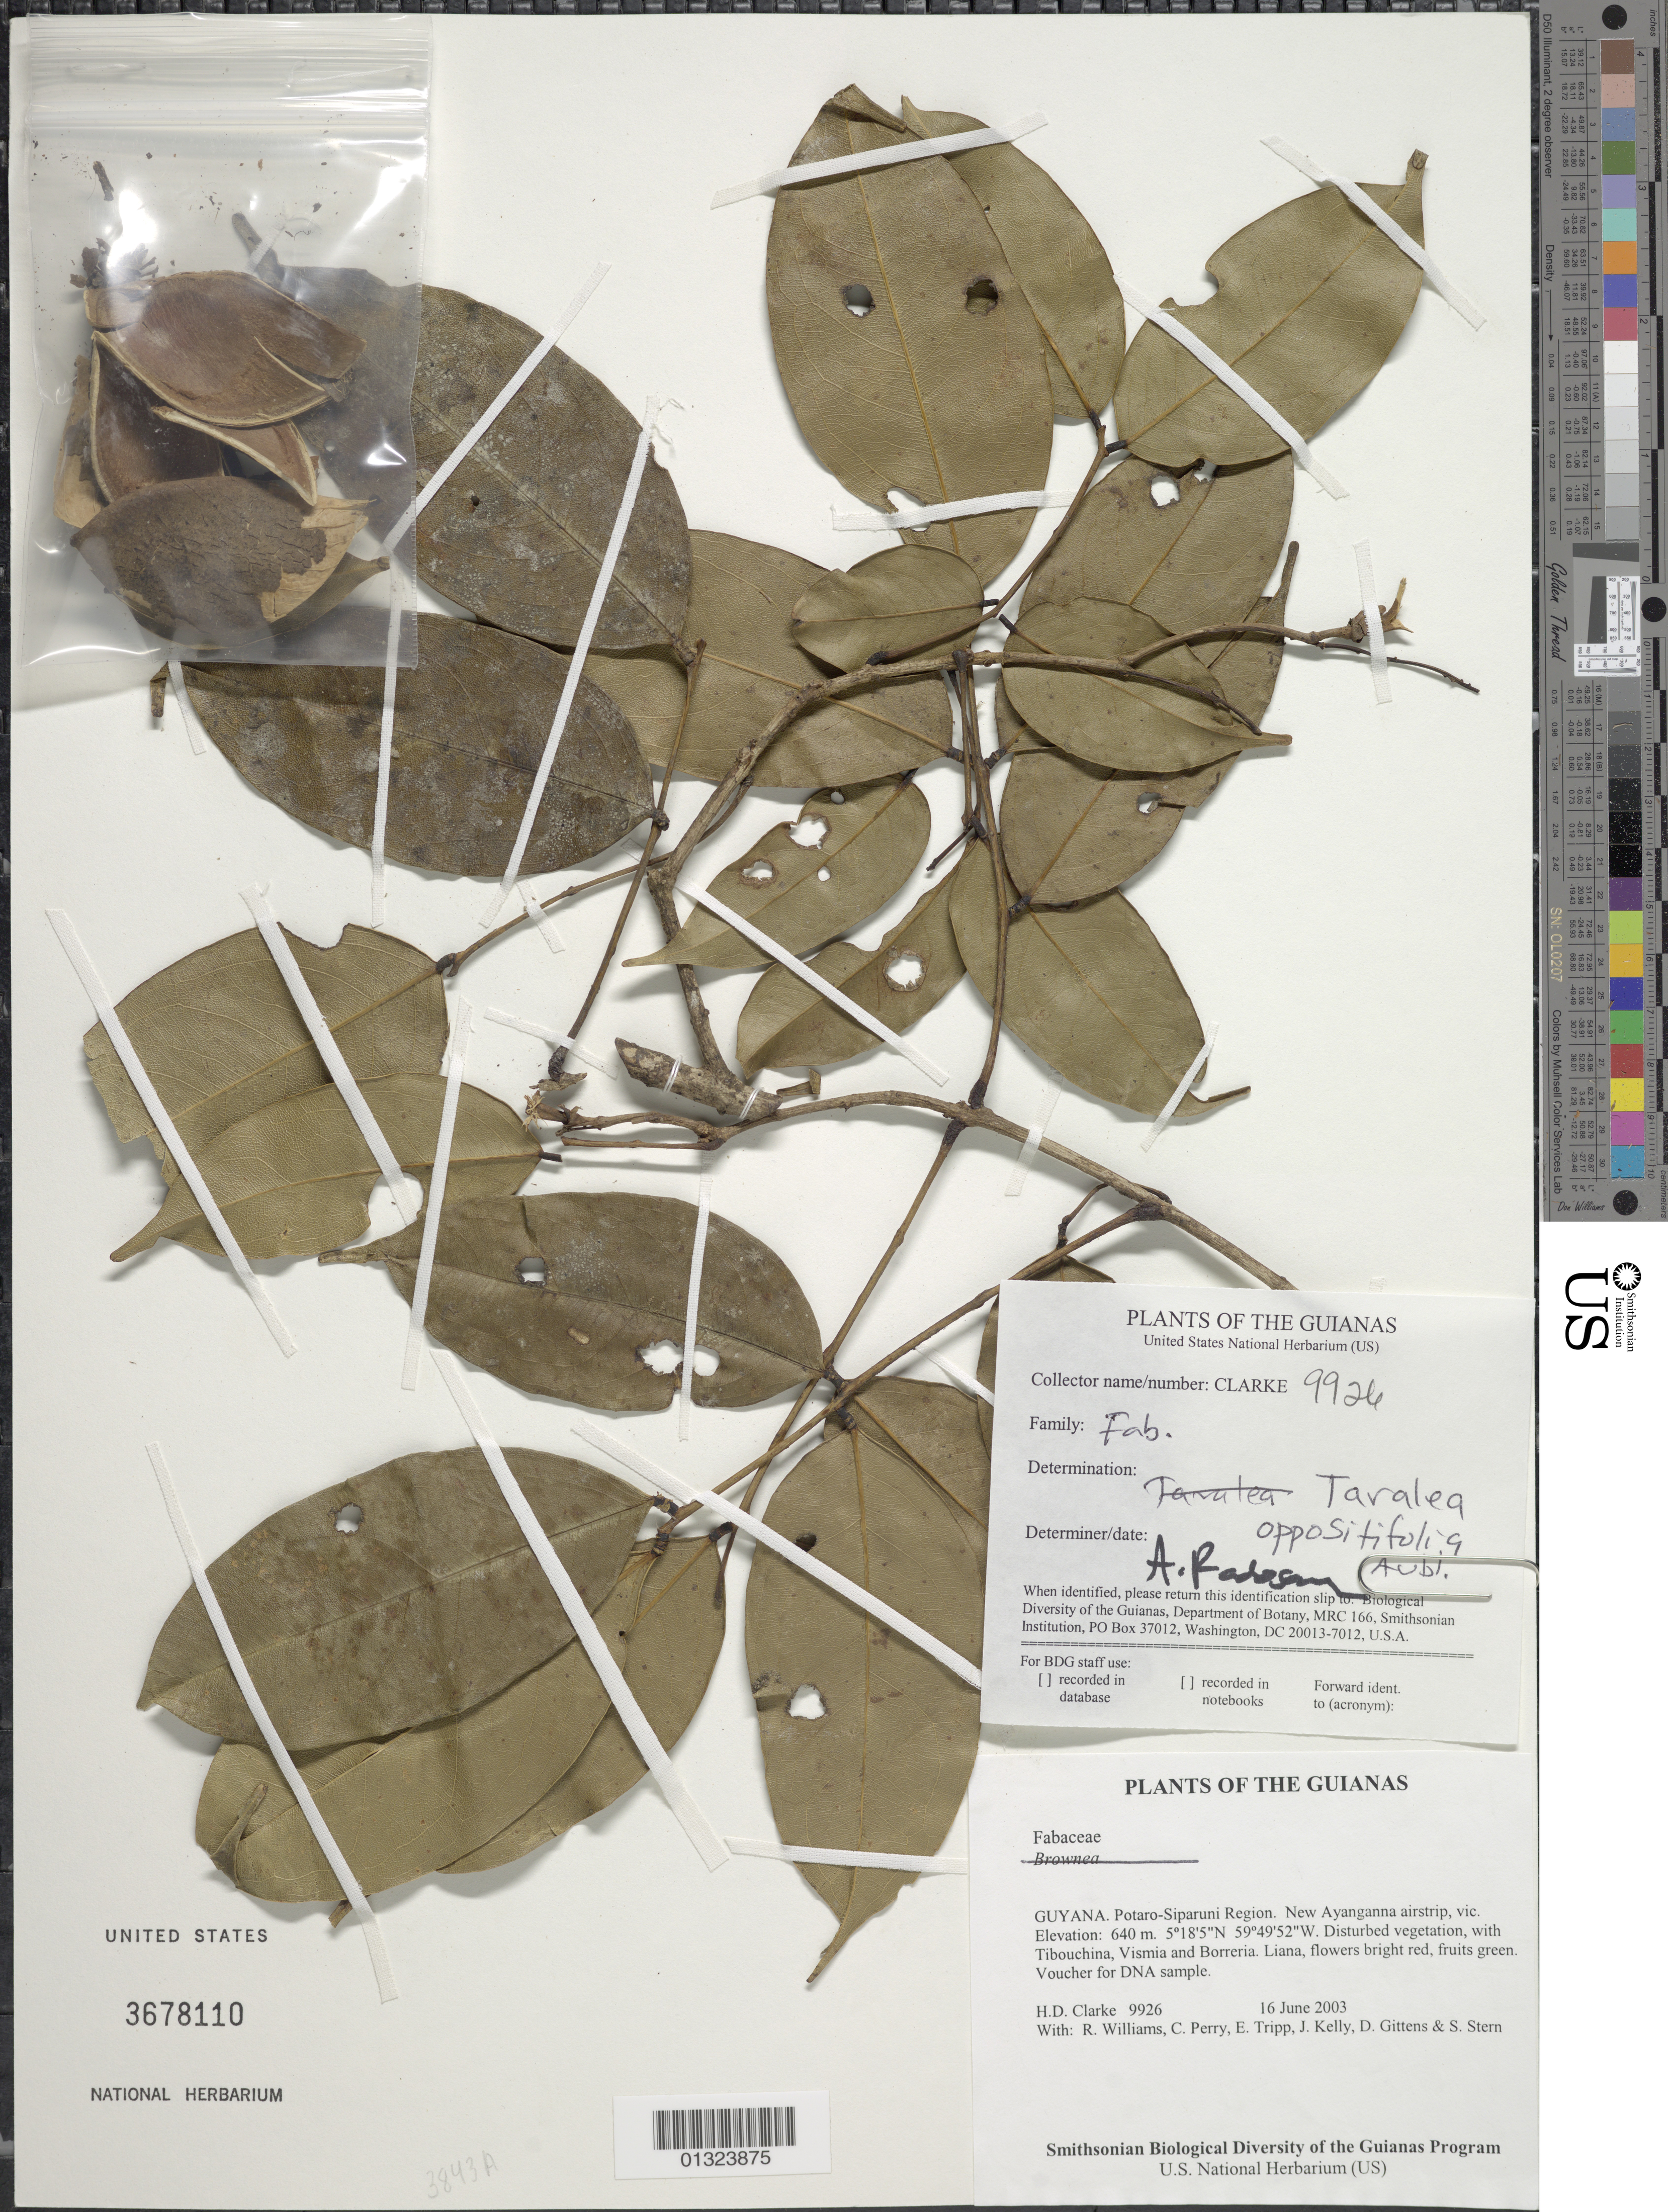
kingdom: Plantae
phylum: Tracheophyta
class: Magnoliopsida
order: Fabales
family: Fabaceae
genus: Taralea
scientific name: Taralea oppositifolia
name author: Aubl.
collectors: H. D. Clarke, R. Williams, C. Perry, E. Tripp, J. Kelly, D. Gittens & S. R. Stern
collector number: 9926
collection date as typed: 16 June 2003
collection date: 2003-06-16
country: Guyana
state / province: Potaro-Siparuni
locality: New Ayanganna airstrip, vic.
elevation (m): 640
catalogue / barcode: US 3678110